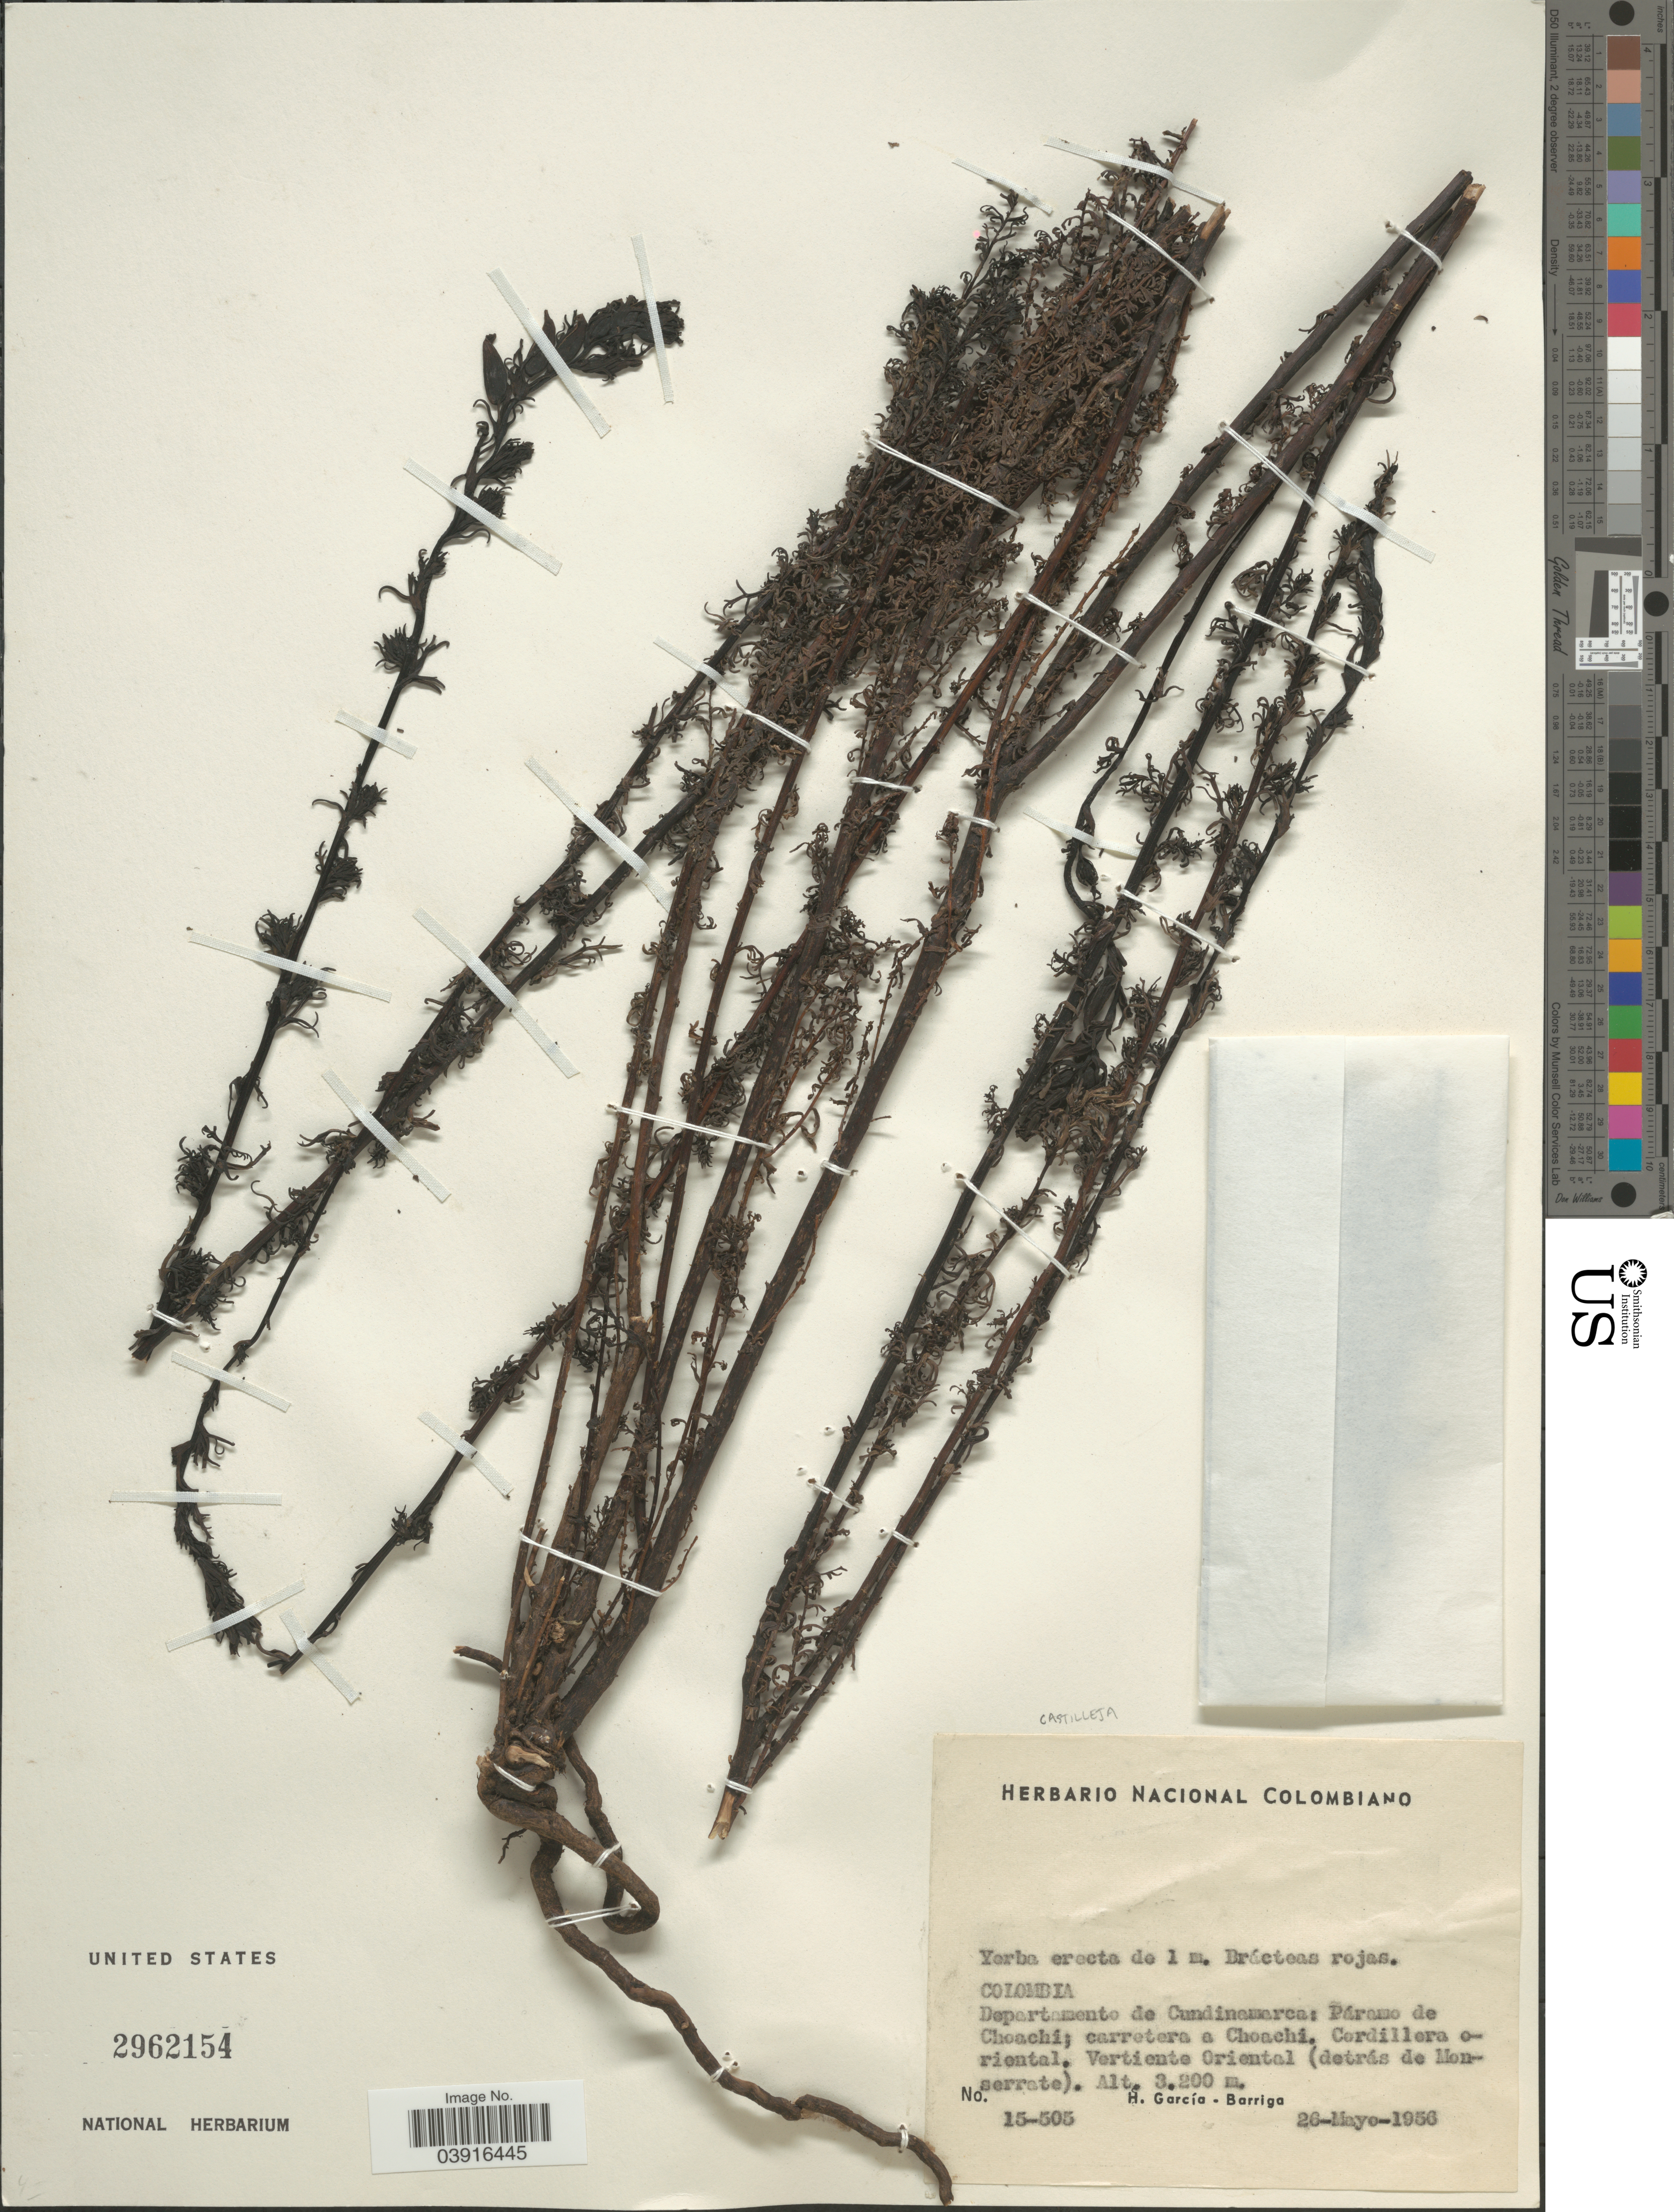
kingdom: Plantae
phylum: Tracheophyta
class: Magnoliopsida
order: Lamiales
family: Orobanchaceae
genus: Castilleja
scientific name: Castilleja sp.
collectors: H. García Barriga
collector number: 15-505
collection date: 1956-05-26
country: Colombia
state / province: Cundinamarca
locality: Departamento de Cundinamarca: Páramo de Choachi; carretera a Choachi. Cordillera oriental. Vertiente Oriental.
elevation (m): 3200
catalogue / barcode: US 2962154